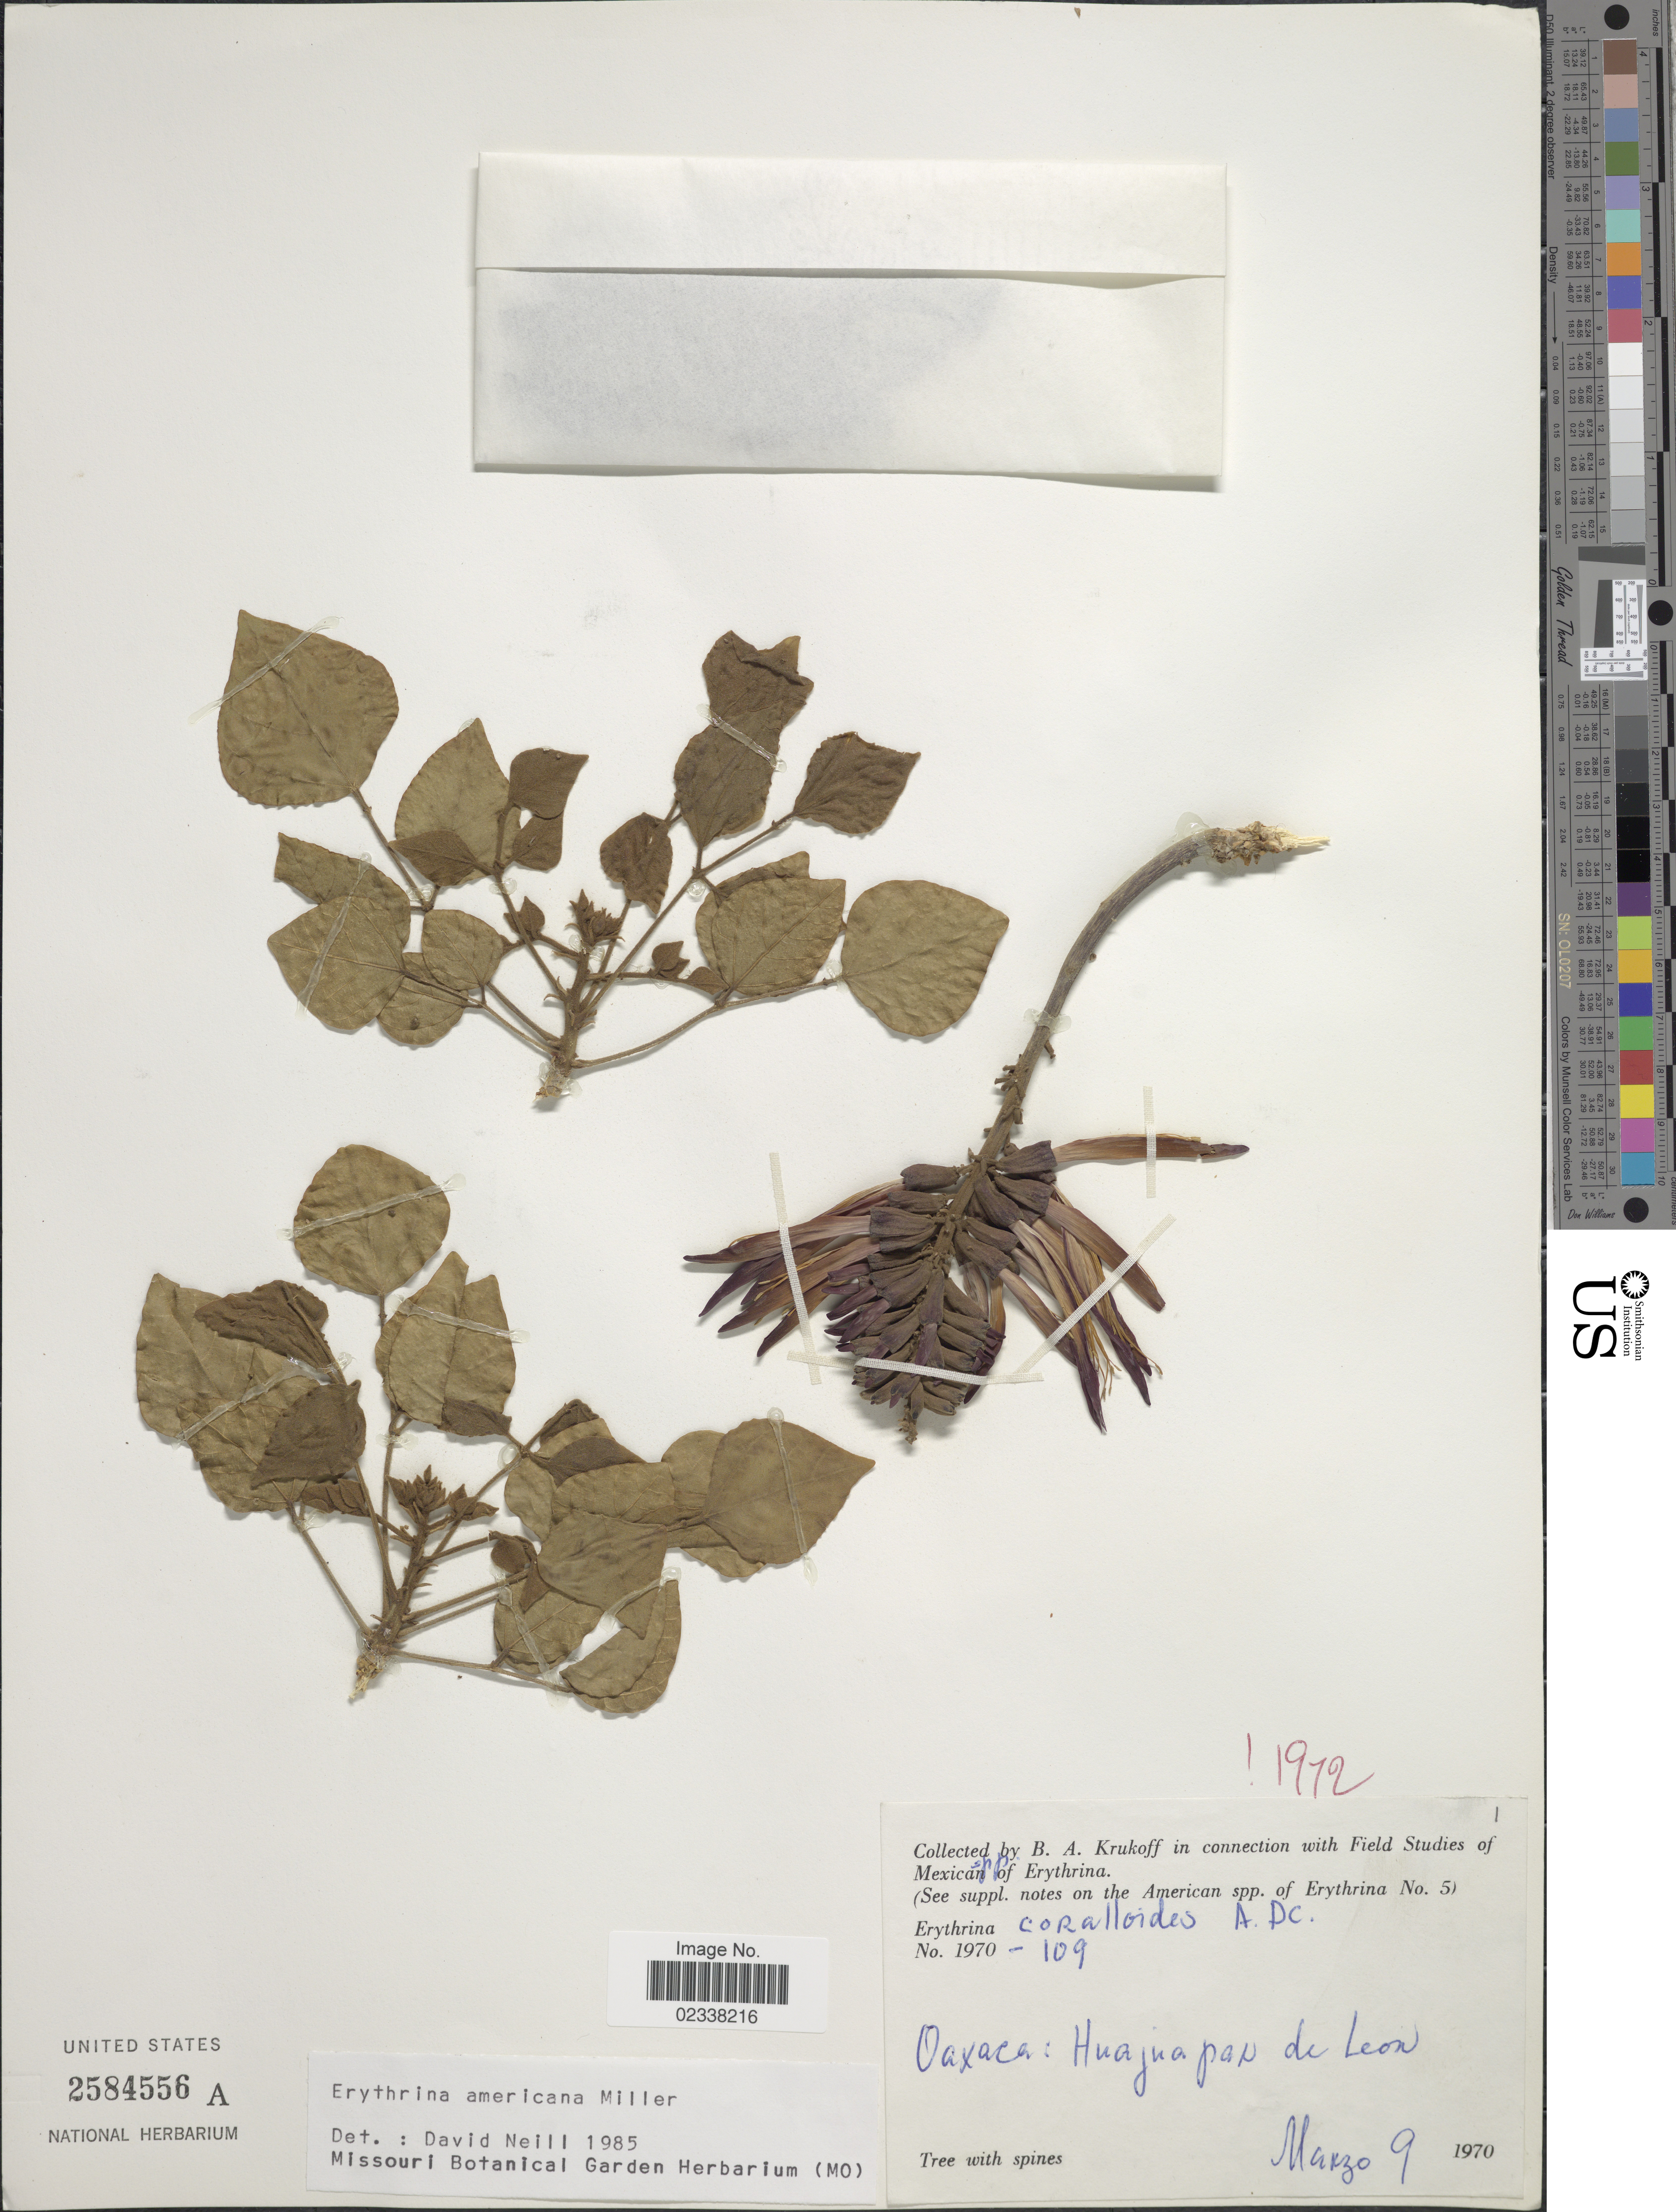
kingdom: Plantae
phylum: Tracheophyta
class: Magnoliopsida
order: Fabales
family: Fabaceae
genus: Erythrina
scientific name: Erythrina americana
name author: Mill.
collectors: B. A. Krukoff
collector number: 1970-109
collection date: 1970-03-09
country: Mexico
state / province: Oaxaca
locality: Huajuapan de Leon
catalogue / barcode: US 2584556A